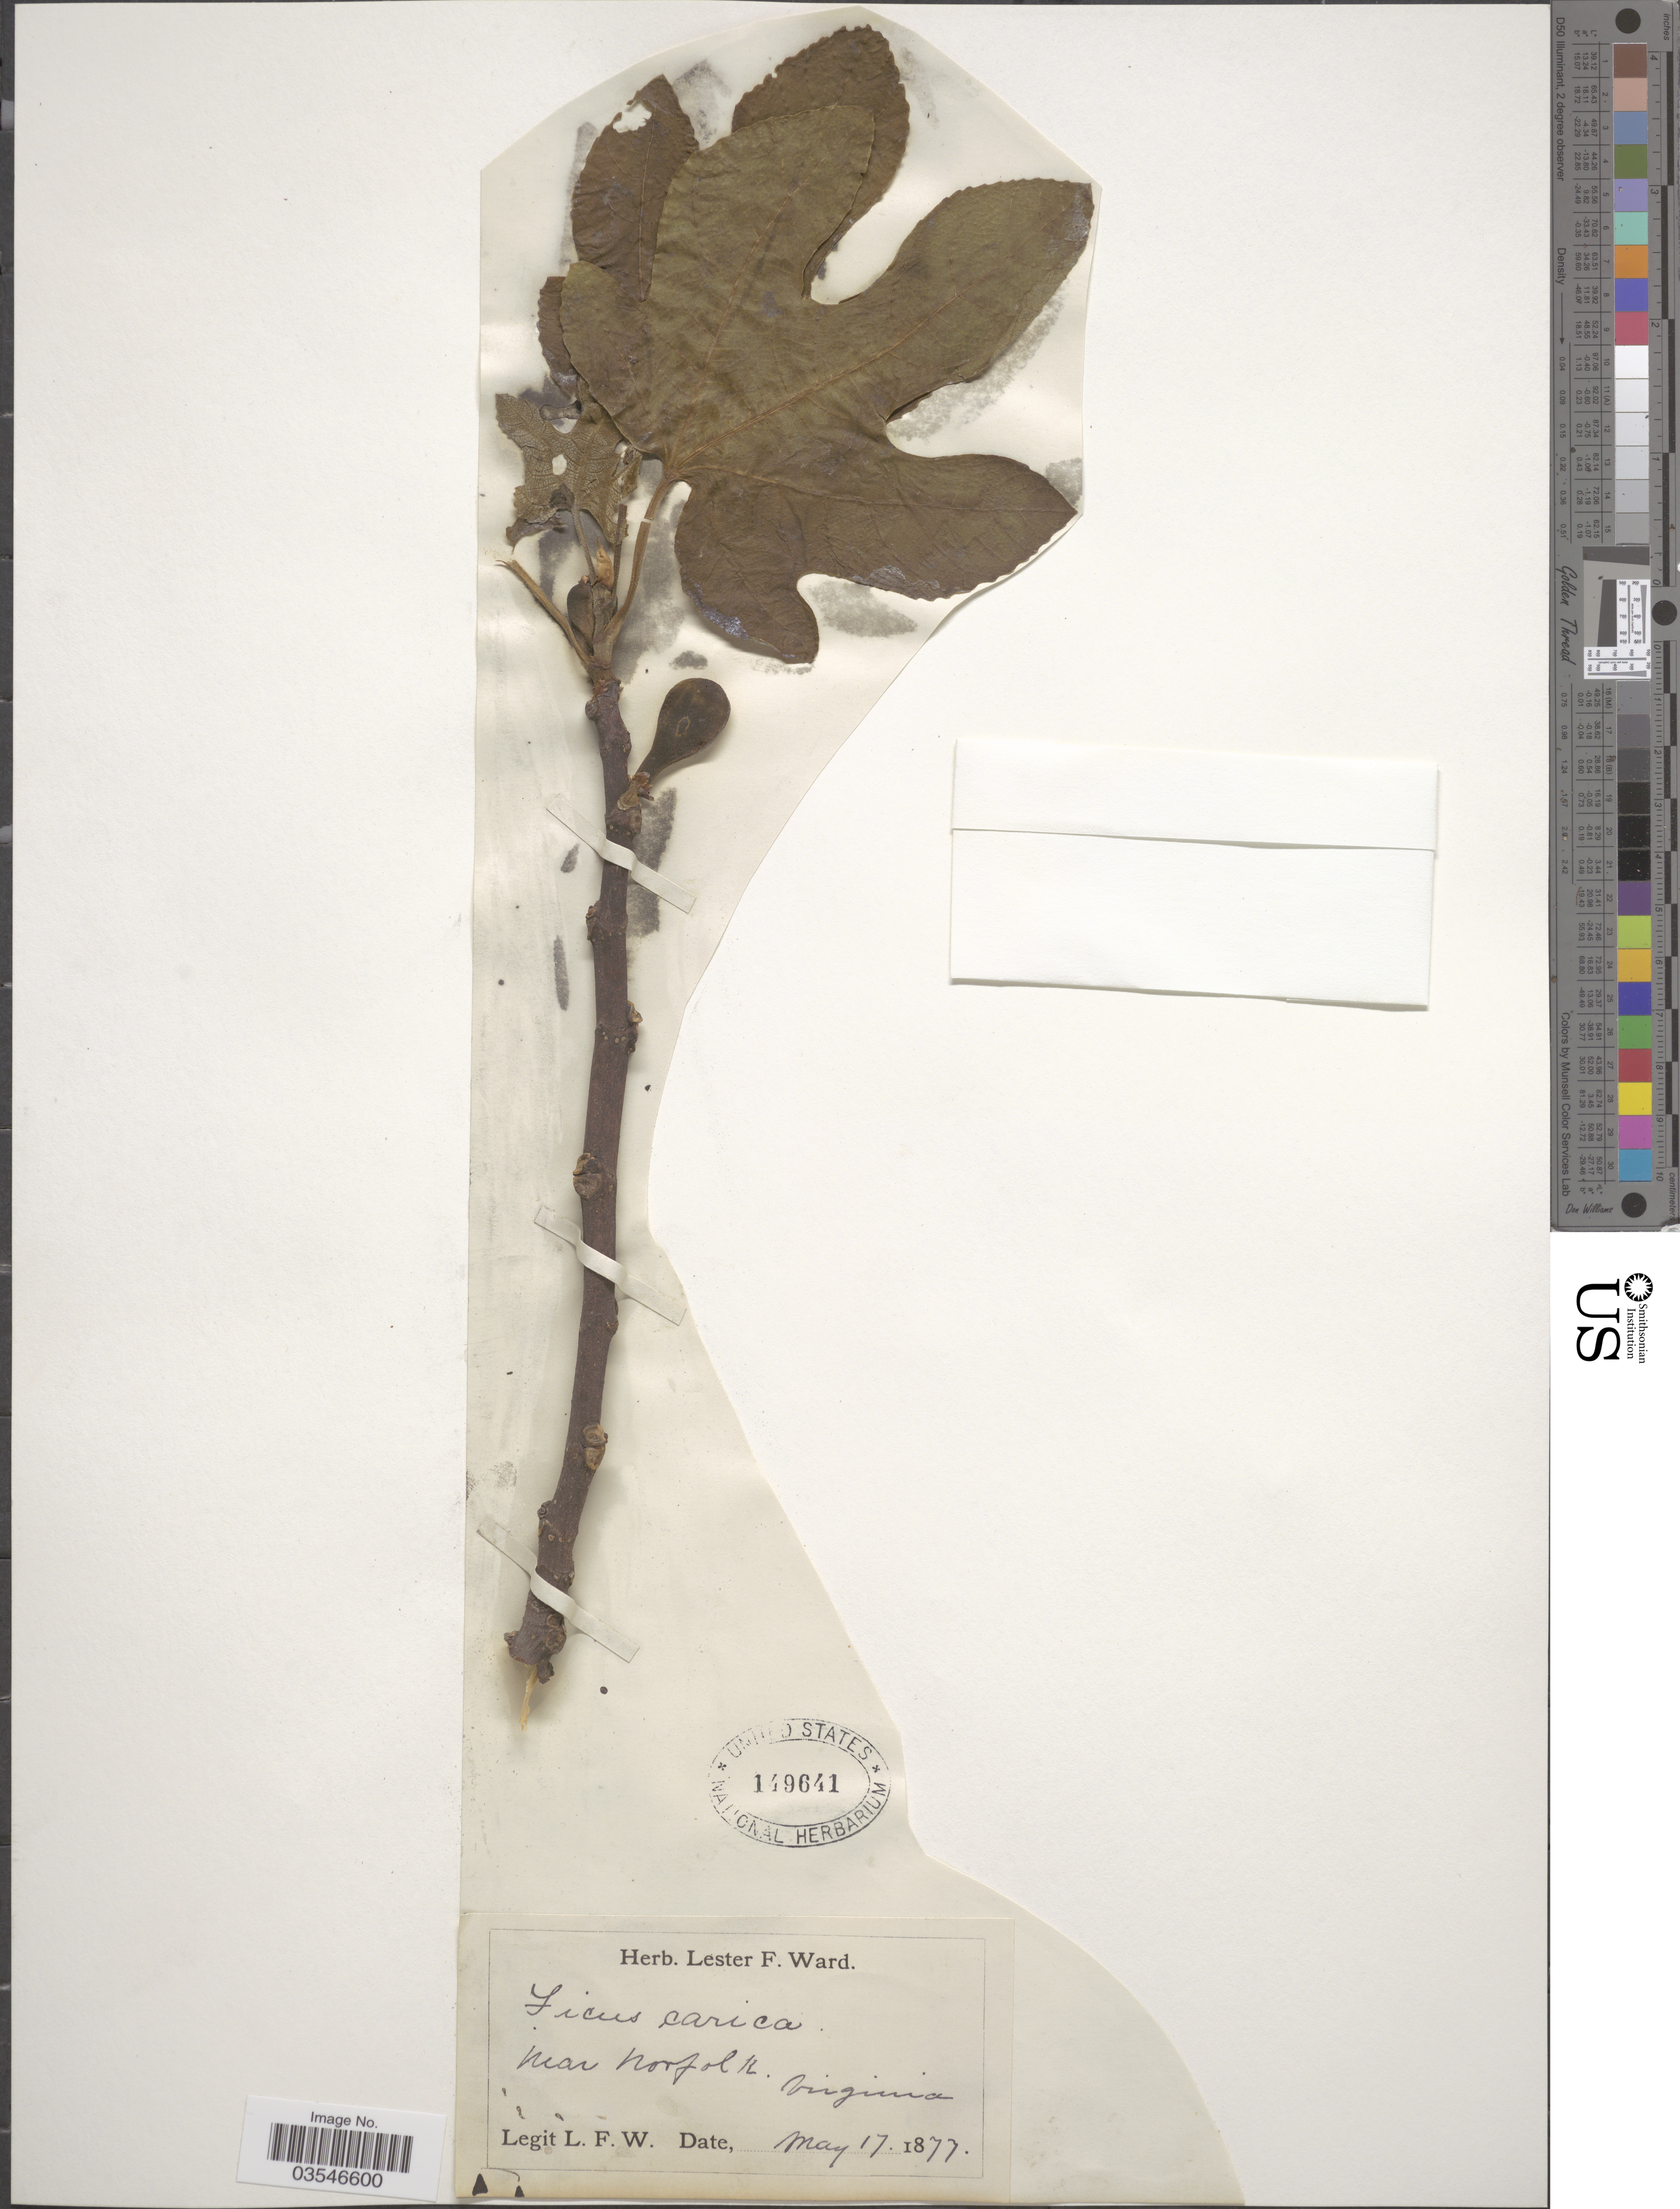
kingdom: Plantae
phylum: Tracheophyta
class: Magnoliopsida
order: Rosales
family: Moraceae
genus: Ficus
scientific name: Ficus carica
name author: L.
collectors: L. F. Ward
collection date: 1877-05-17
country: United States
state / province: Virginia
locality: Near Norfolk.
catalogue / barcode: US 149641